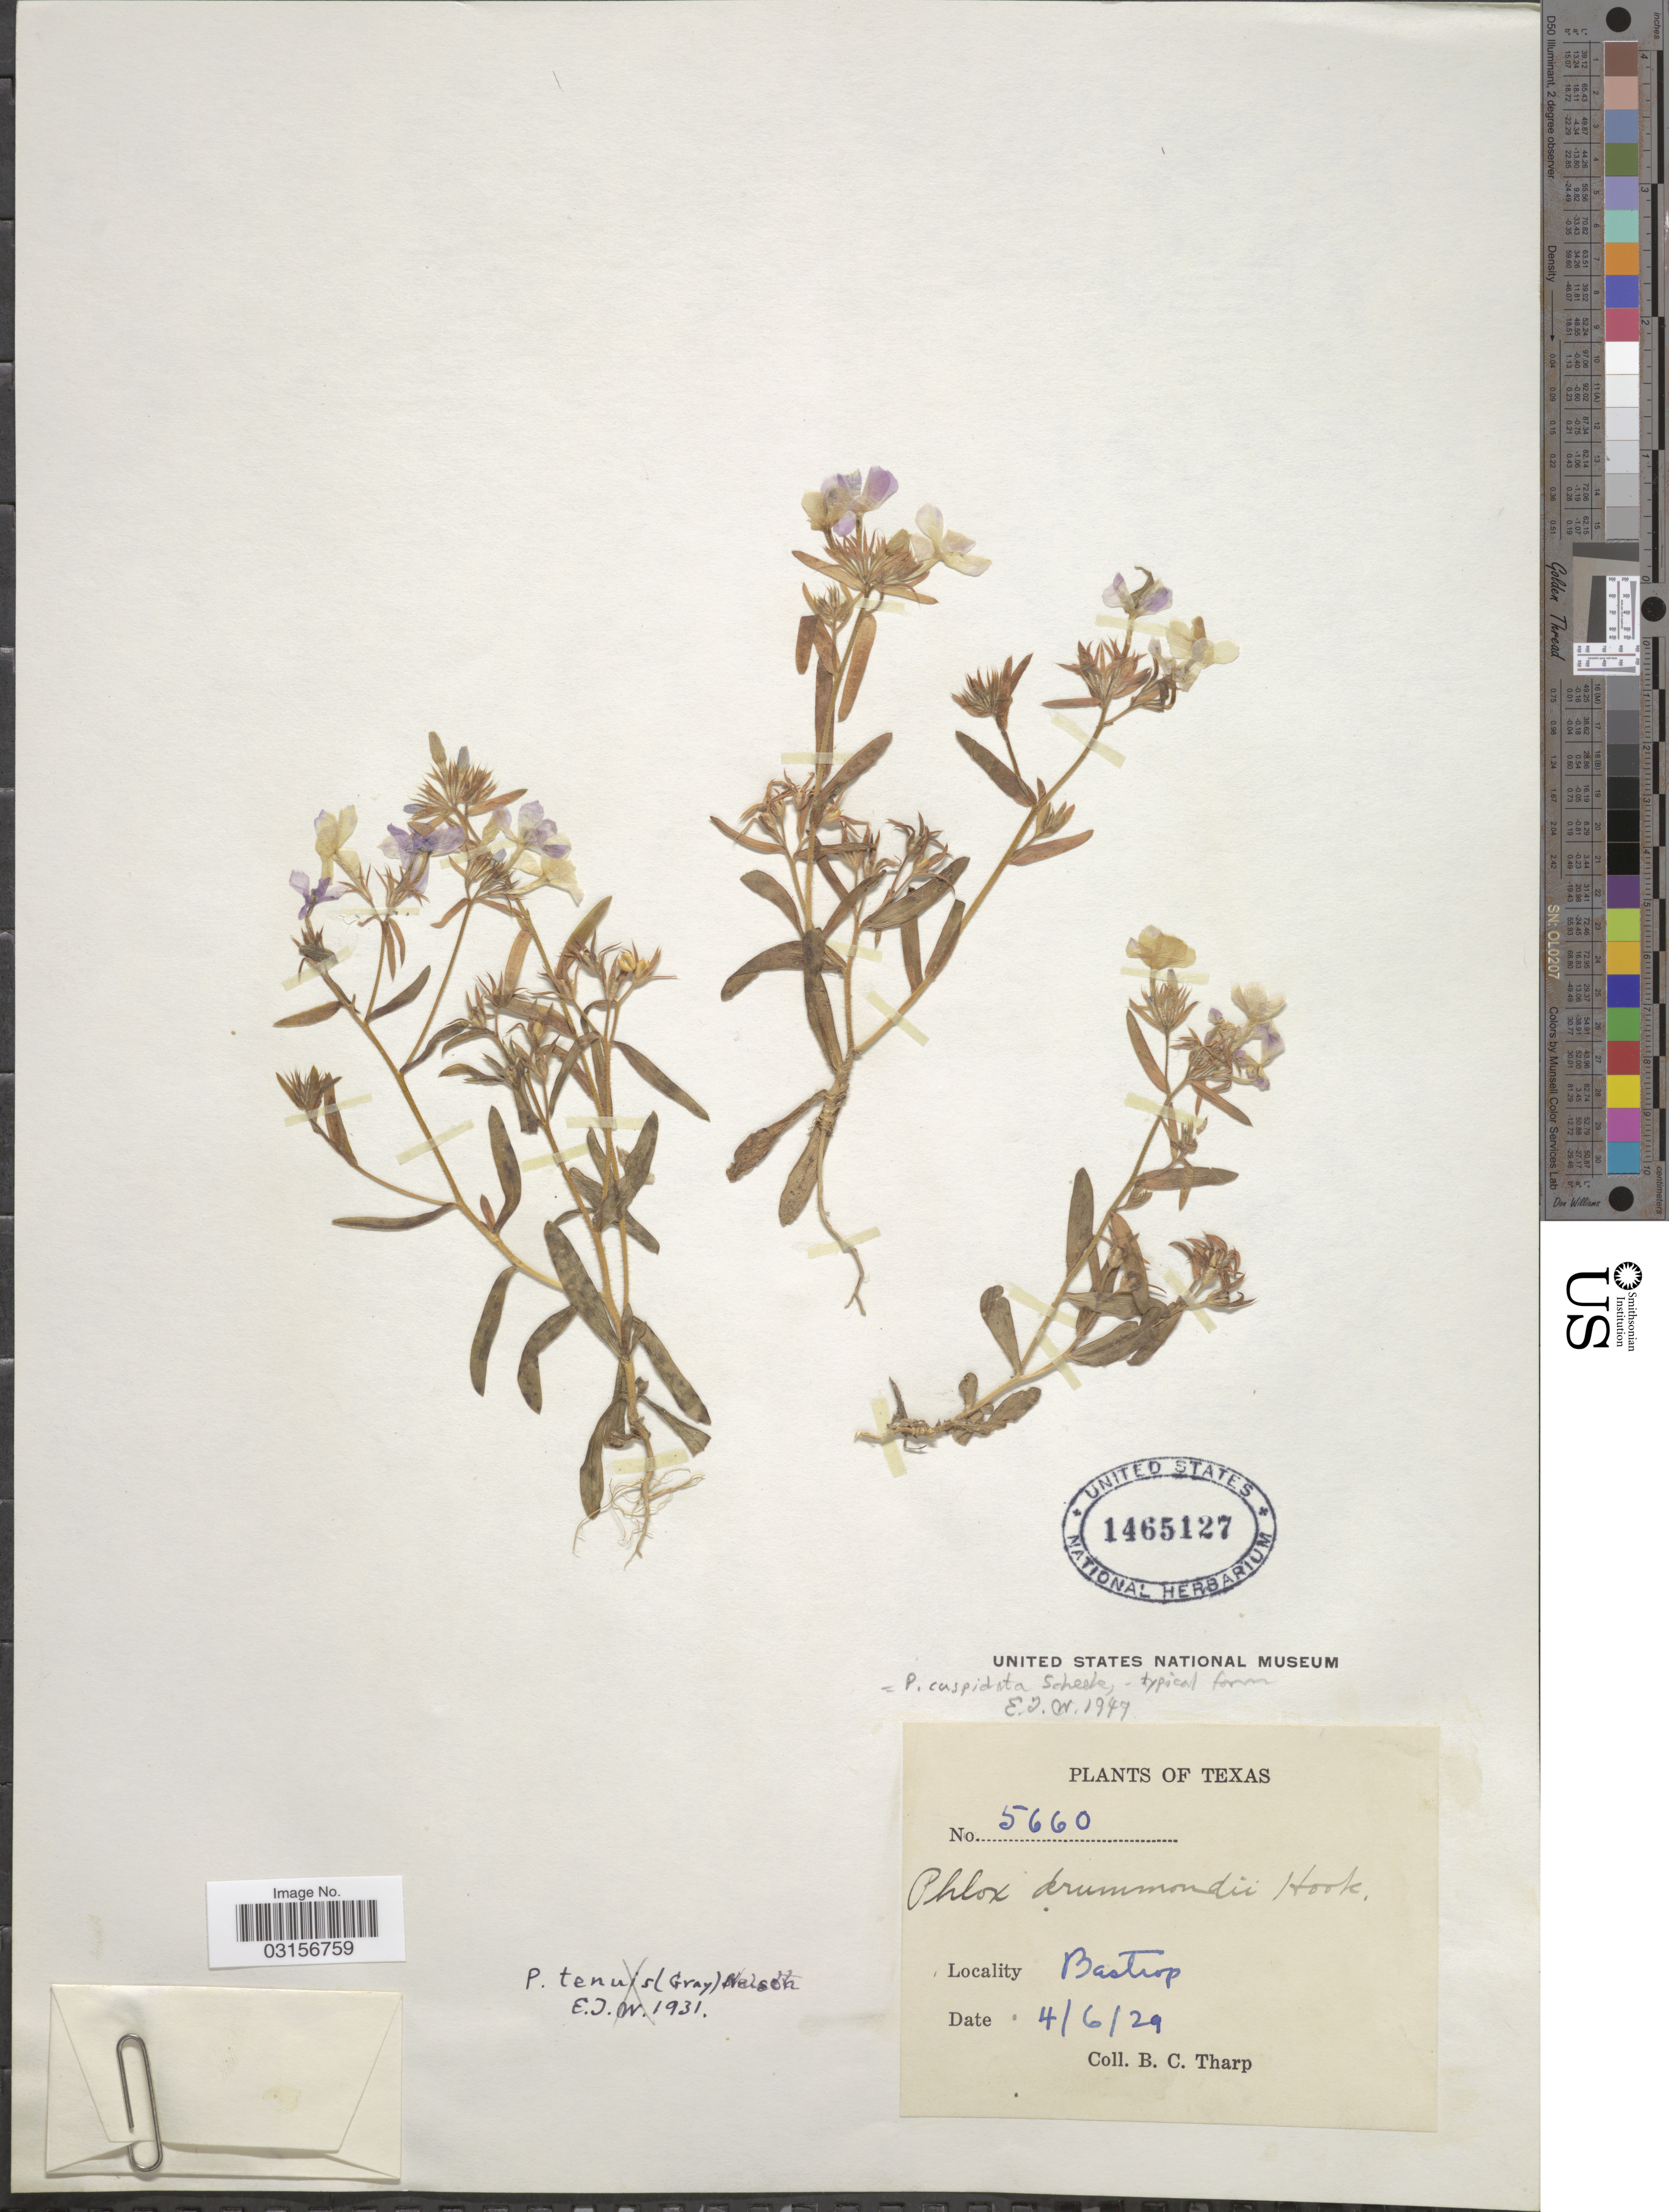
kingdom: Plantae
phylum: Tracheophyta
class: Magnoliopsida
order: Ericales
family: Polemoniaceae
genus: Phlox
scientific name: Phlox cuspidata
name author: Scheele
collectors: B. C. Tharp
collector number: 5660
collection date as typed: Transcribed d/m/y: 6/4/29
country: United States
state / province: Texas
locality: Bastrop.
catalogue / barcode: US 1465127